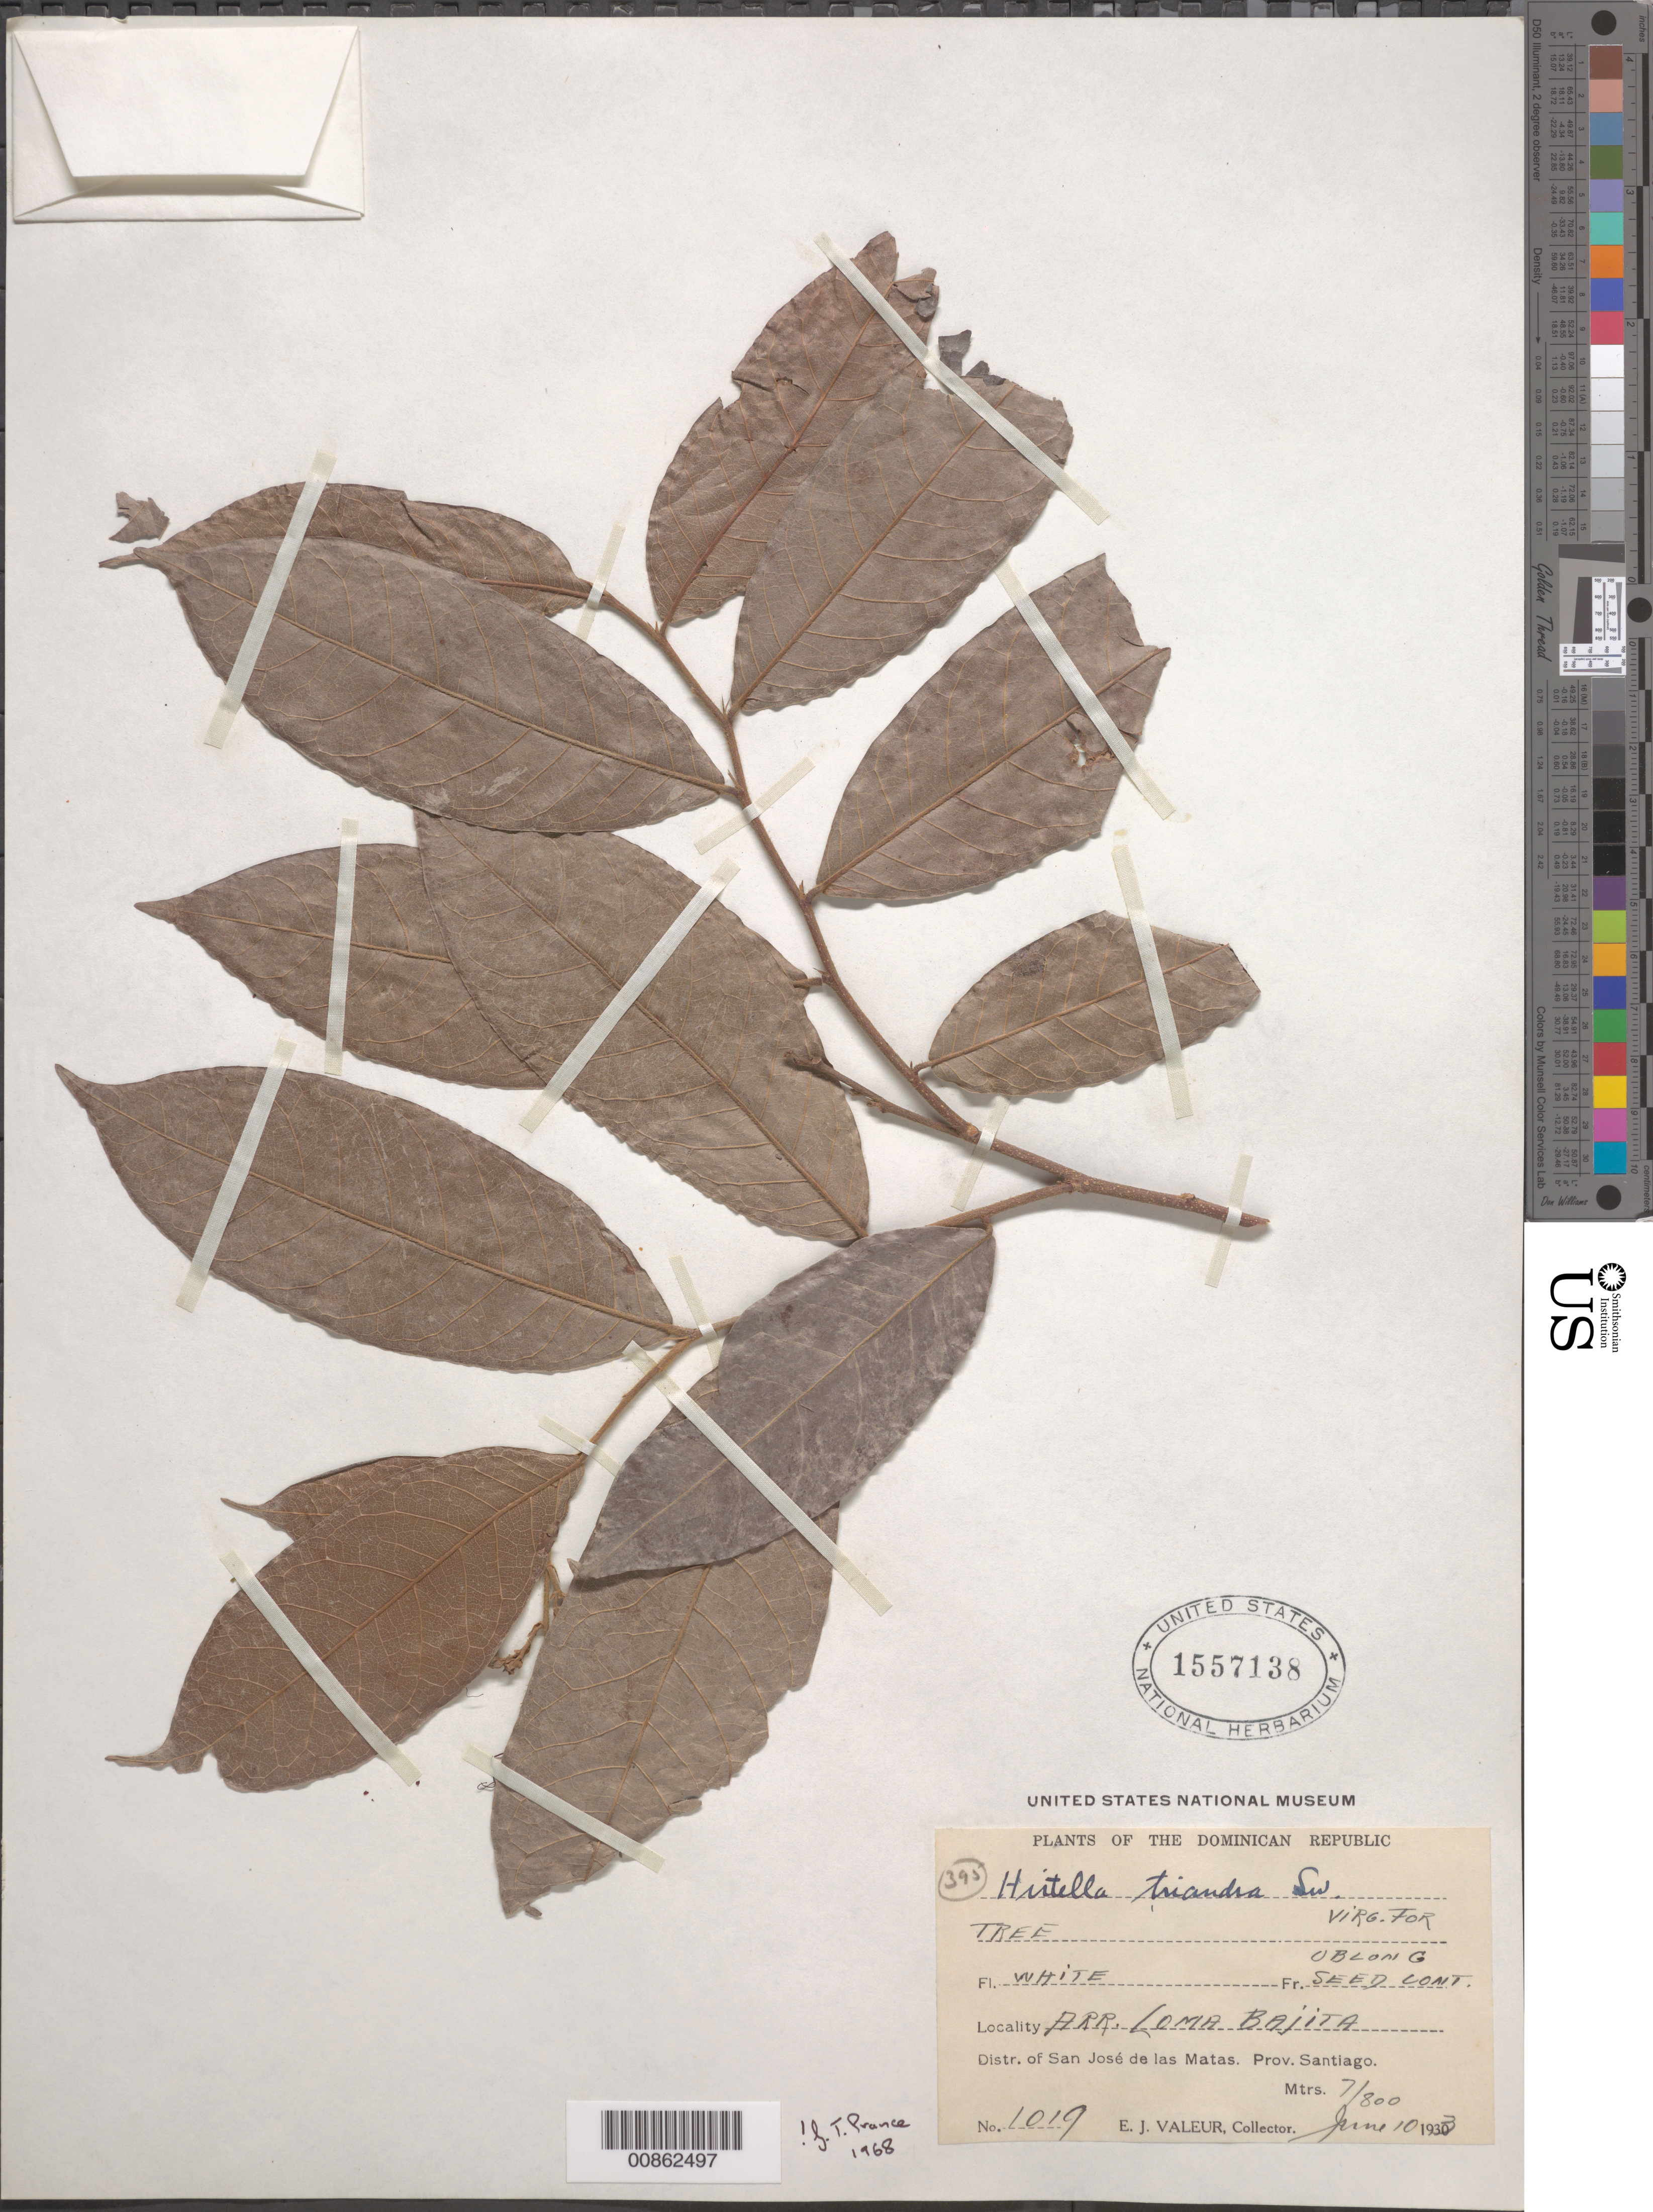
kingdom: Plantae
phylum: Tracheophyta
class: Magnoliopsida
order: Malpighiales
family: Chrysobalanaceae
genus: Hirtella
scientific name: Hirtella triandra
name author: Sw.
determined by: Prance, G. T.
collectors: E. Valeur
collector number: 1019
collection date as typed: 10 Jun 1933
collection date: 1933-06-10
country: Dominican Republic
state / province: Santiago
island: Hispaniola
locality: Arr. Loma Bajita, Distr. of San José de las Matas.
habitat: Virg. For.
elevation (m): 700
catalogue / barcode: US 1557138